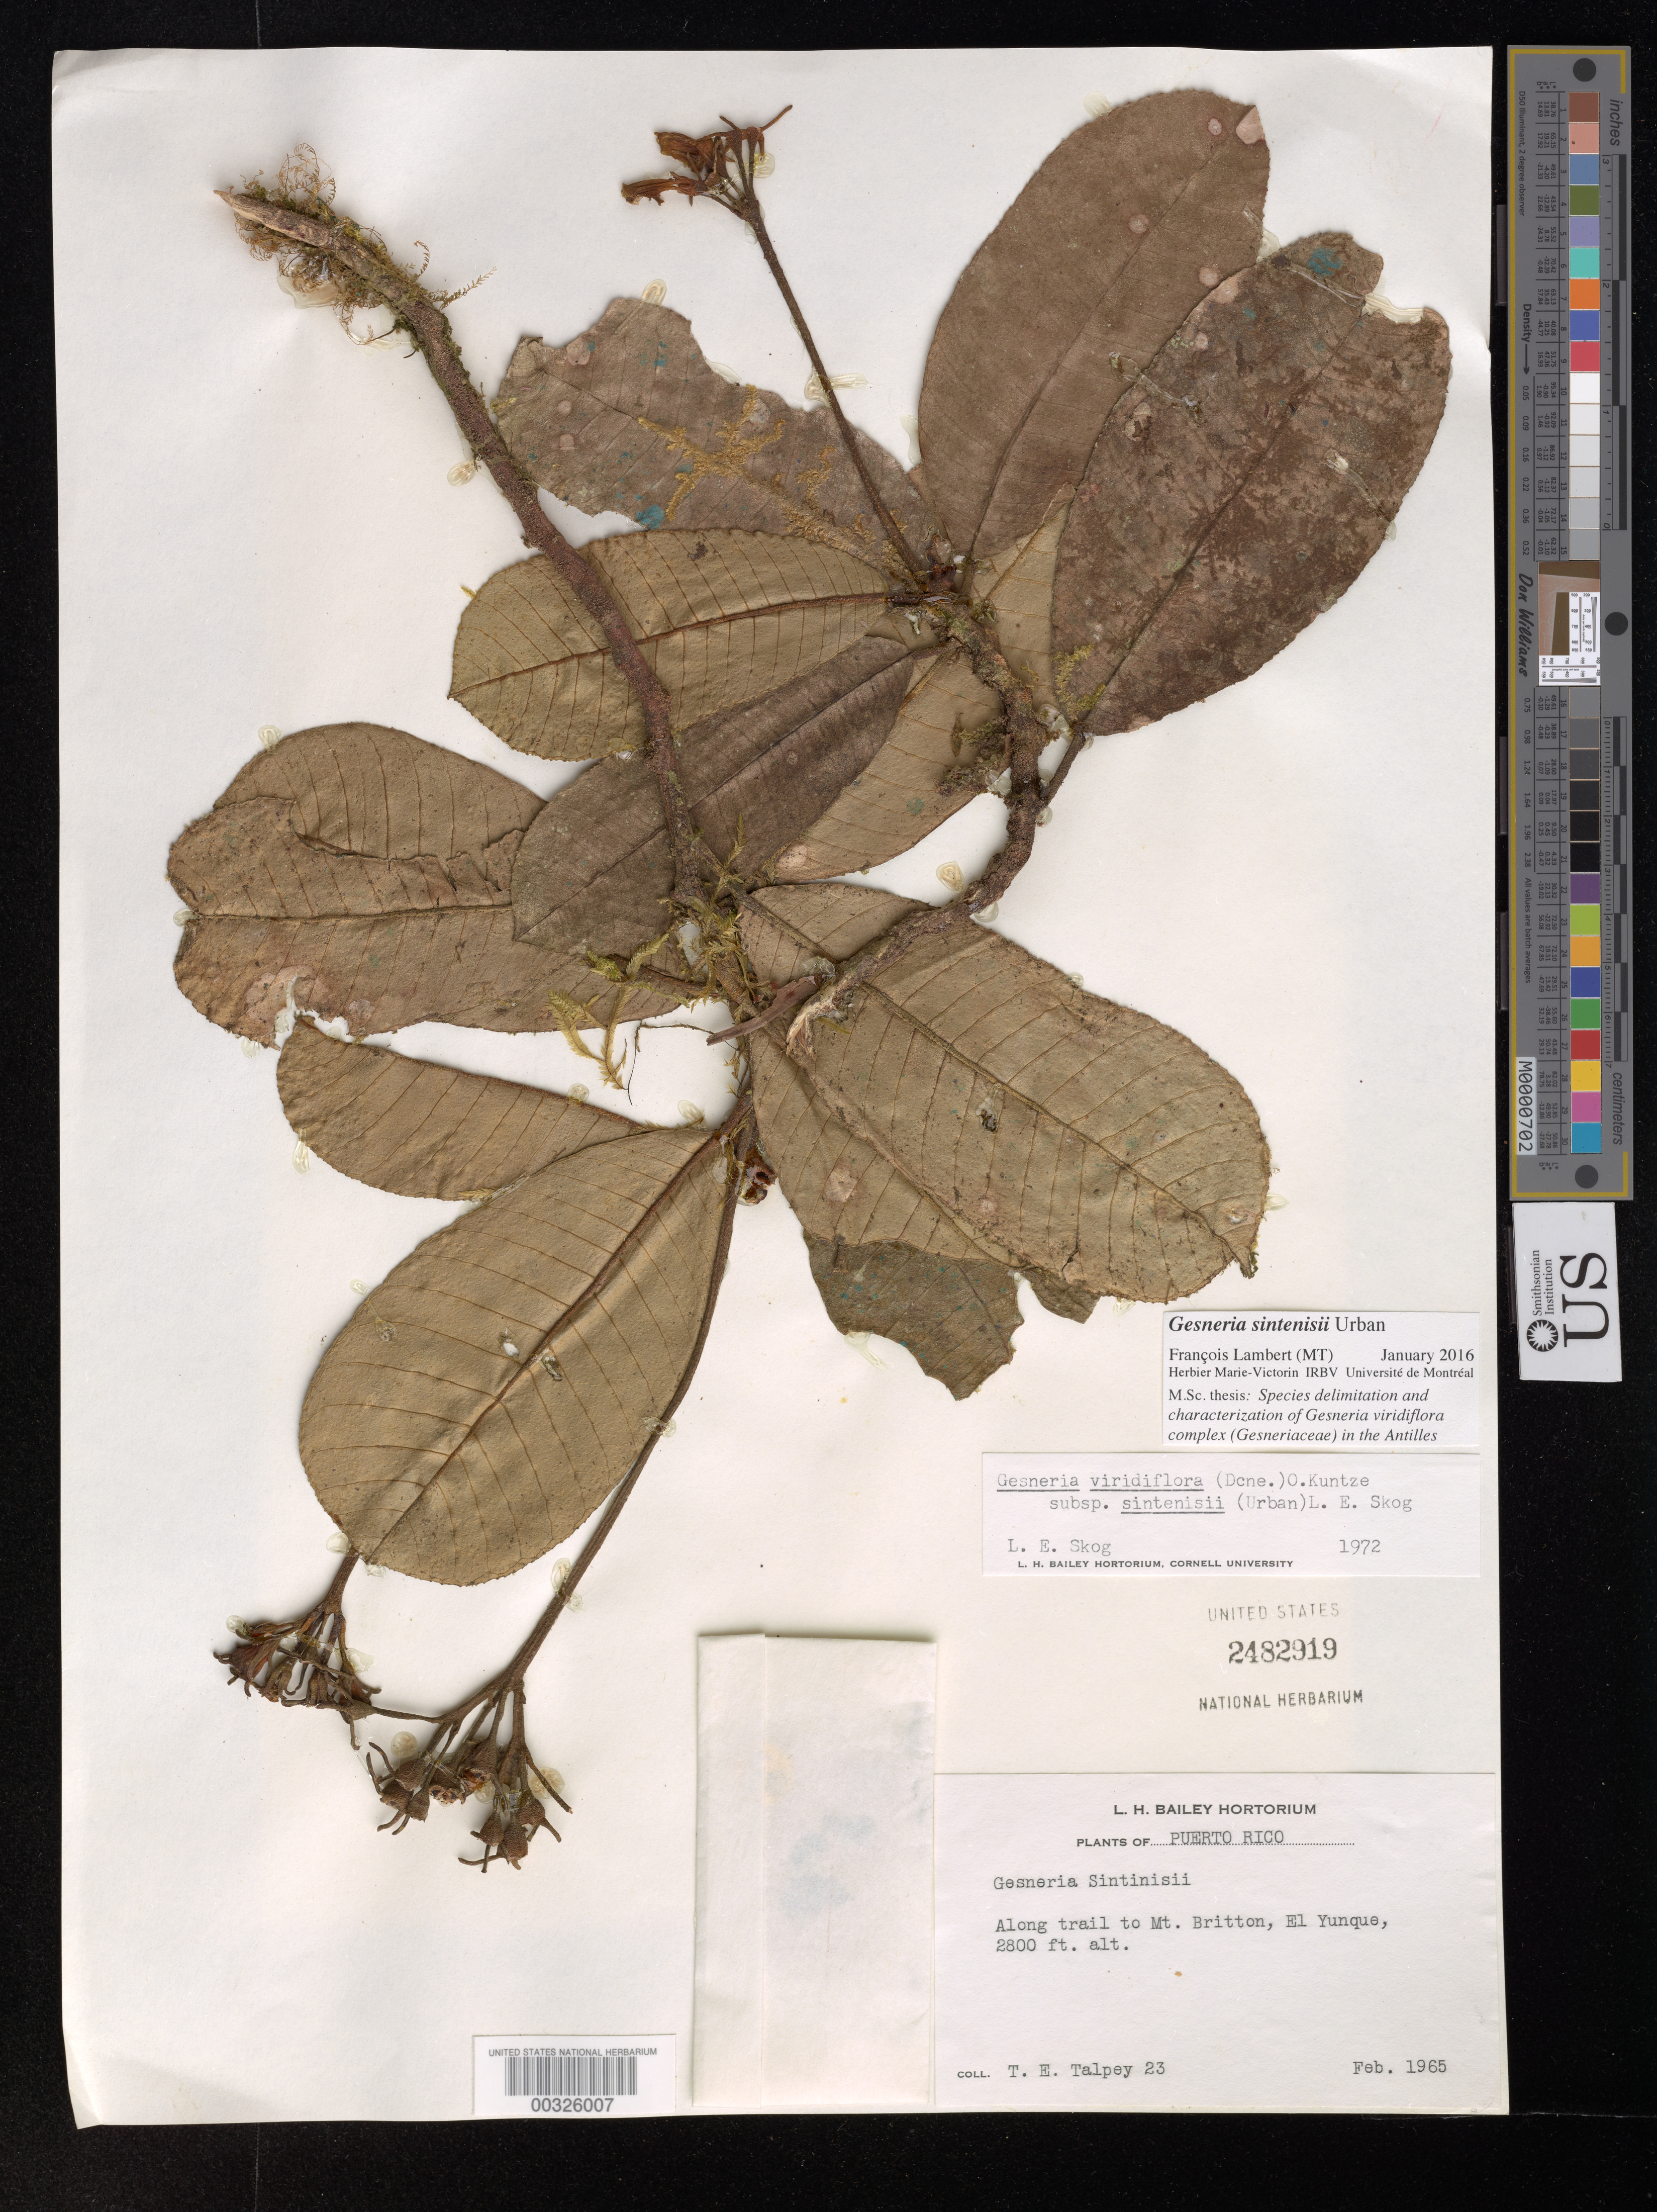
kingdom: Plantae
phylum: Tracheophyta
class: Magnoliopsida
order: Lamiales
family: Gesneriaceae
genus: Gesneria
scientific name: Gesneria sintenisii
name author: Urb.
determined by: Lambert, Francois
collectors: T. Talpey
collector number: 23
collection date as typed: Feb 1965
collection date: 1965-02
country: Puerto Rico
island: Puerto Rico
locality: Along trail to Mt Britton, El Yunque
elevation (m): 853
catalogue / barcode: US 2482919